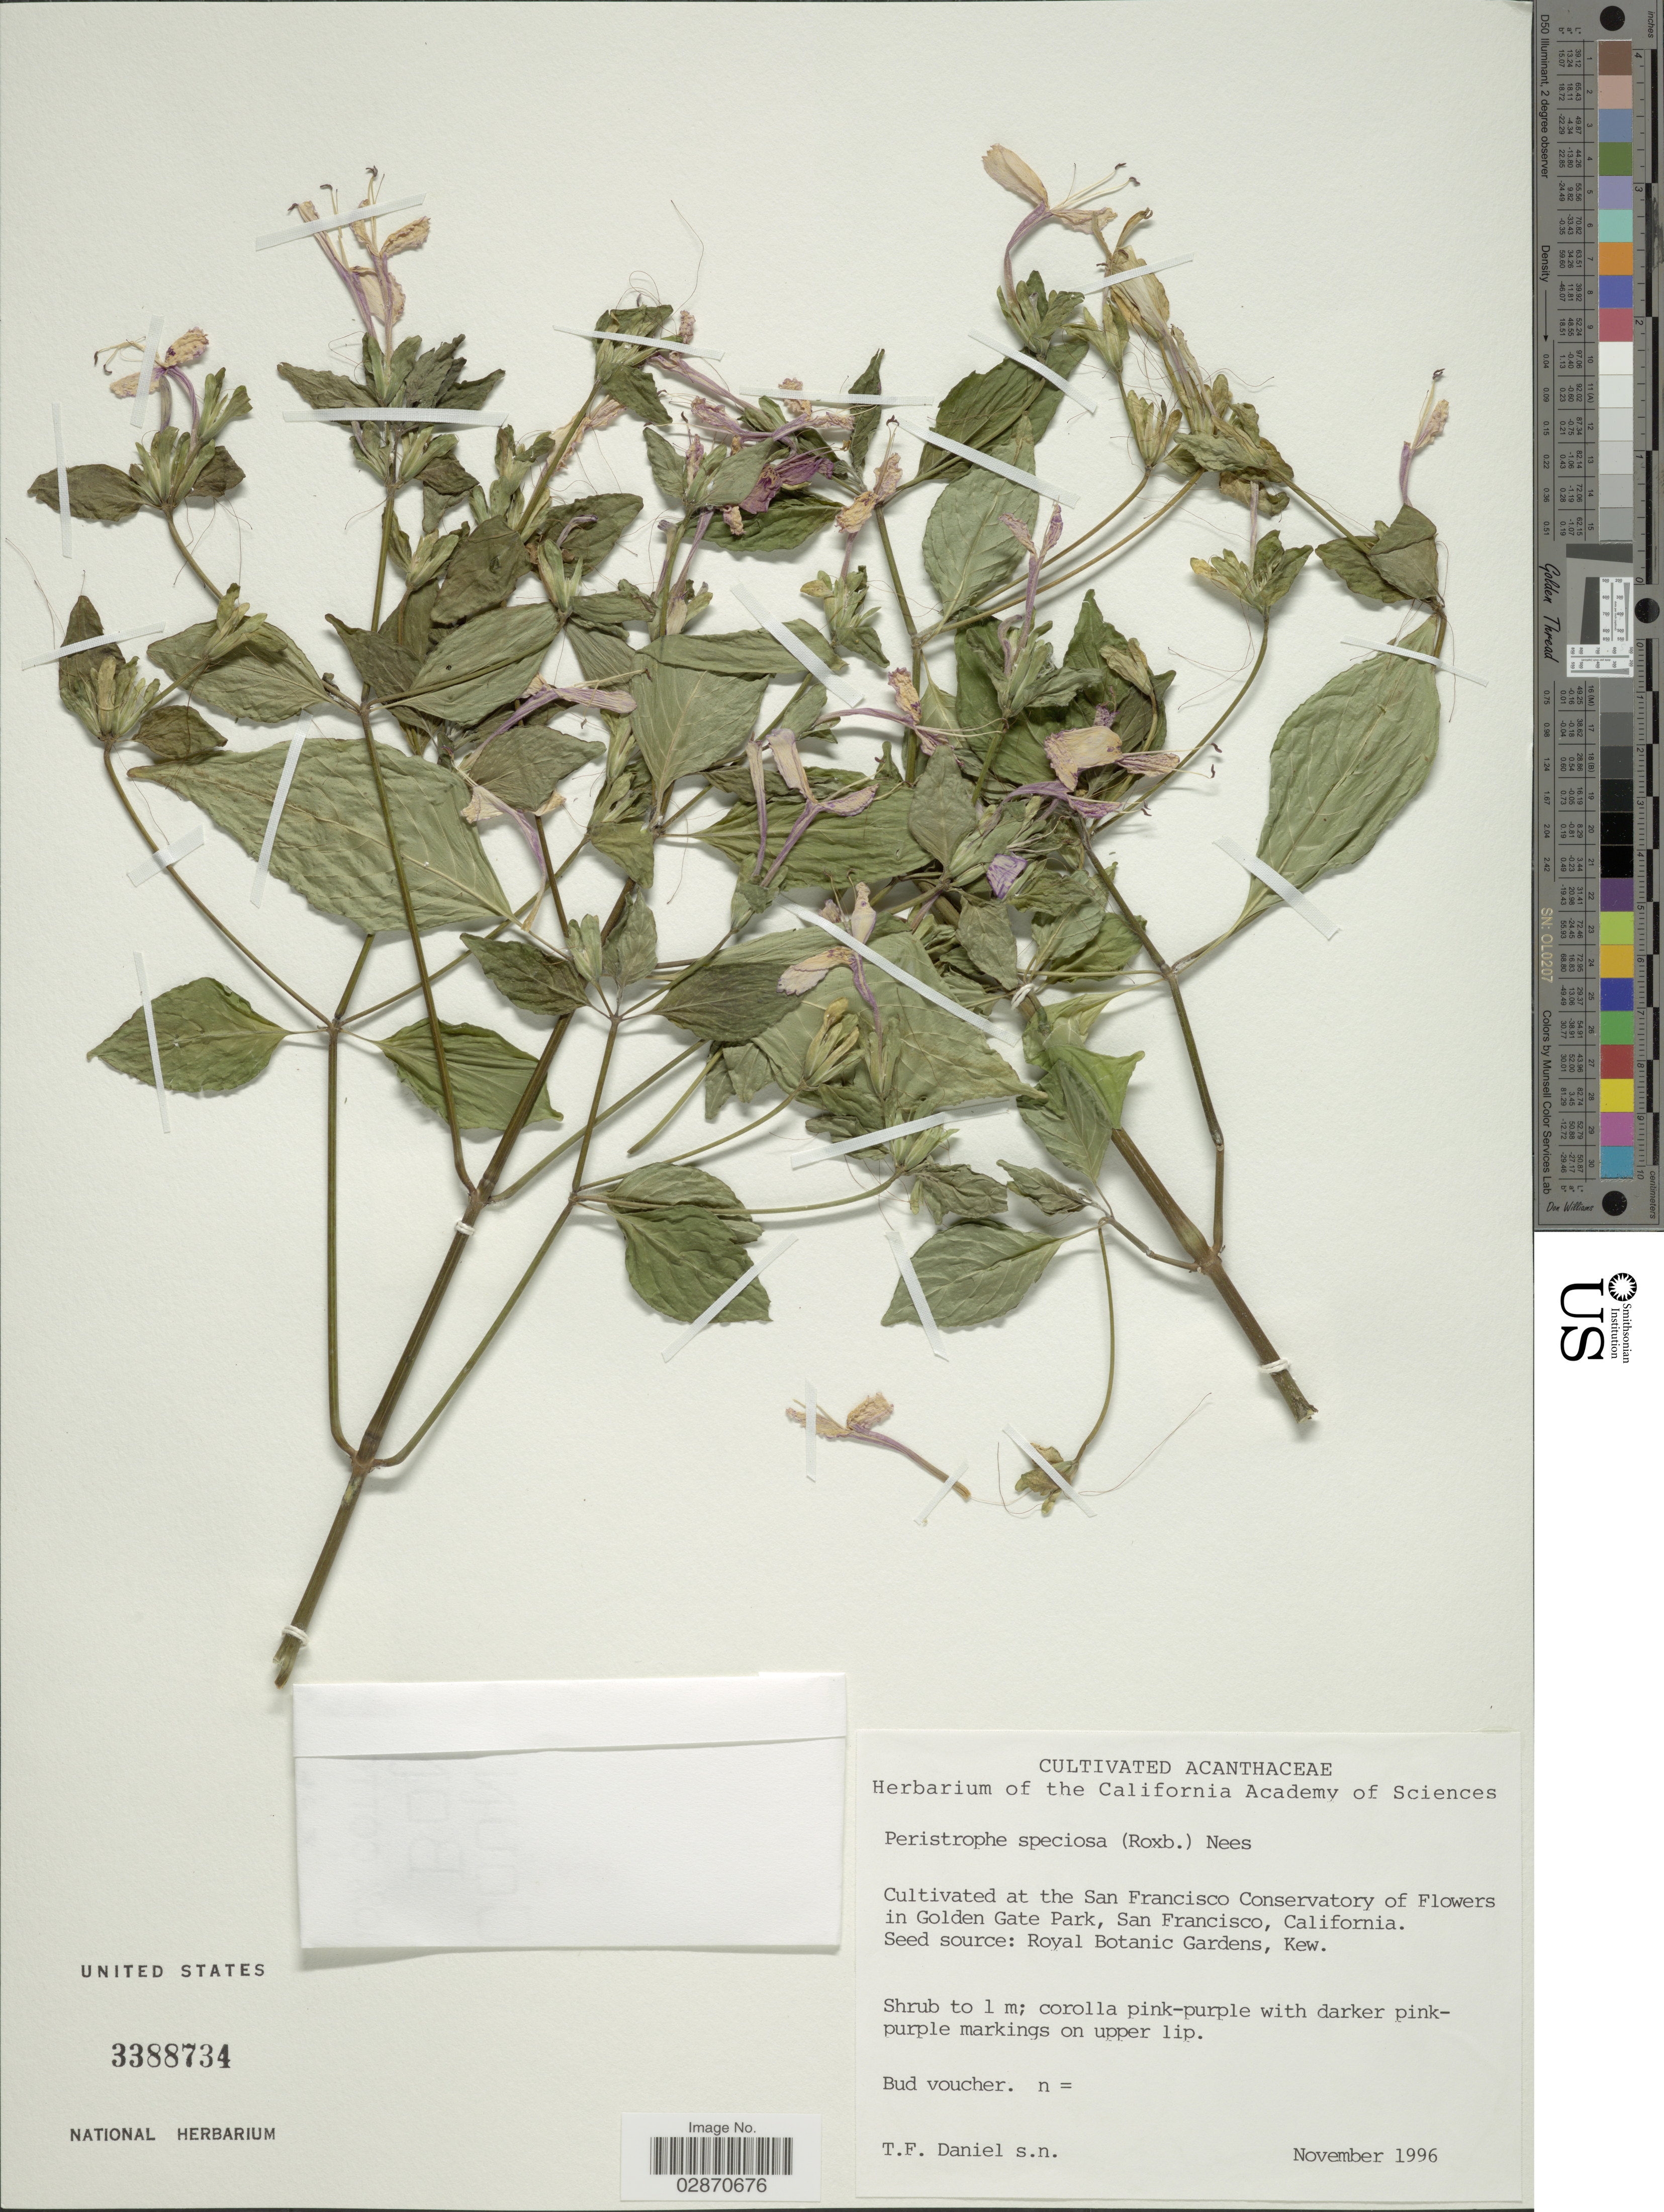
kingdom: Plantae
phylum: Tracheophyta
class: Magnoliopsida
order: Lamiales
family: Acanthaceae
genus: Peristrophe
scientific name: Peristrophe speciosa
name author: Nees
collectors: T. F. Daniel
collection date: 1996-11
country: United States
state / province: California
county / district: San Francisco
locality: San Francisco Conservatory of Flowers in Golden Park, San Francisco.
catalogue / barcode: US 3388734